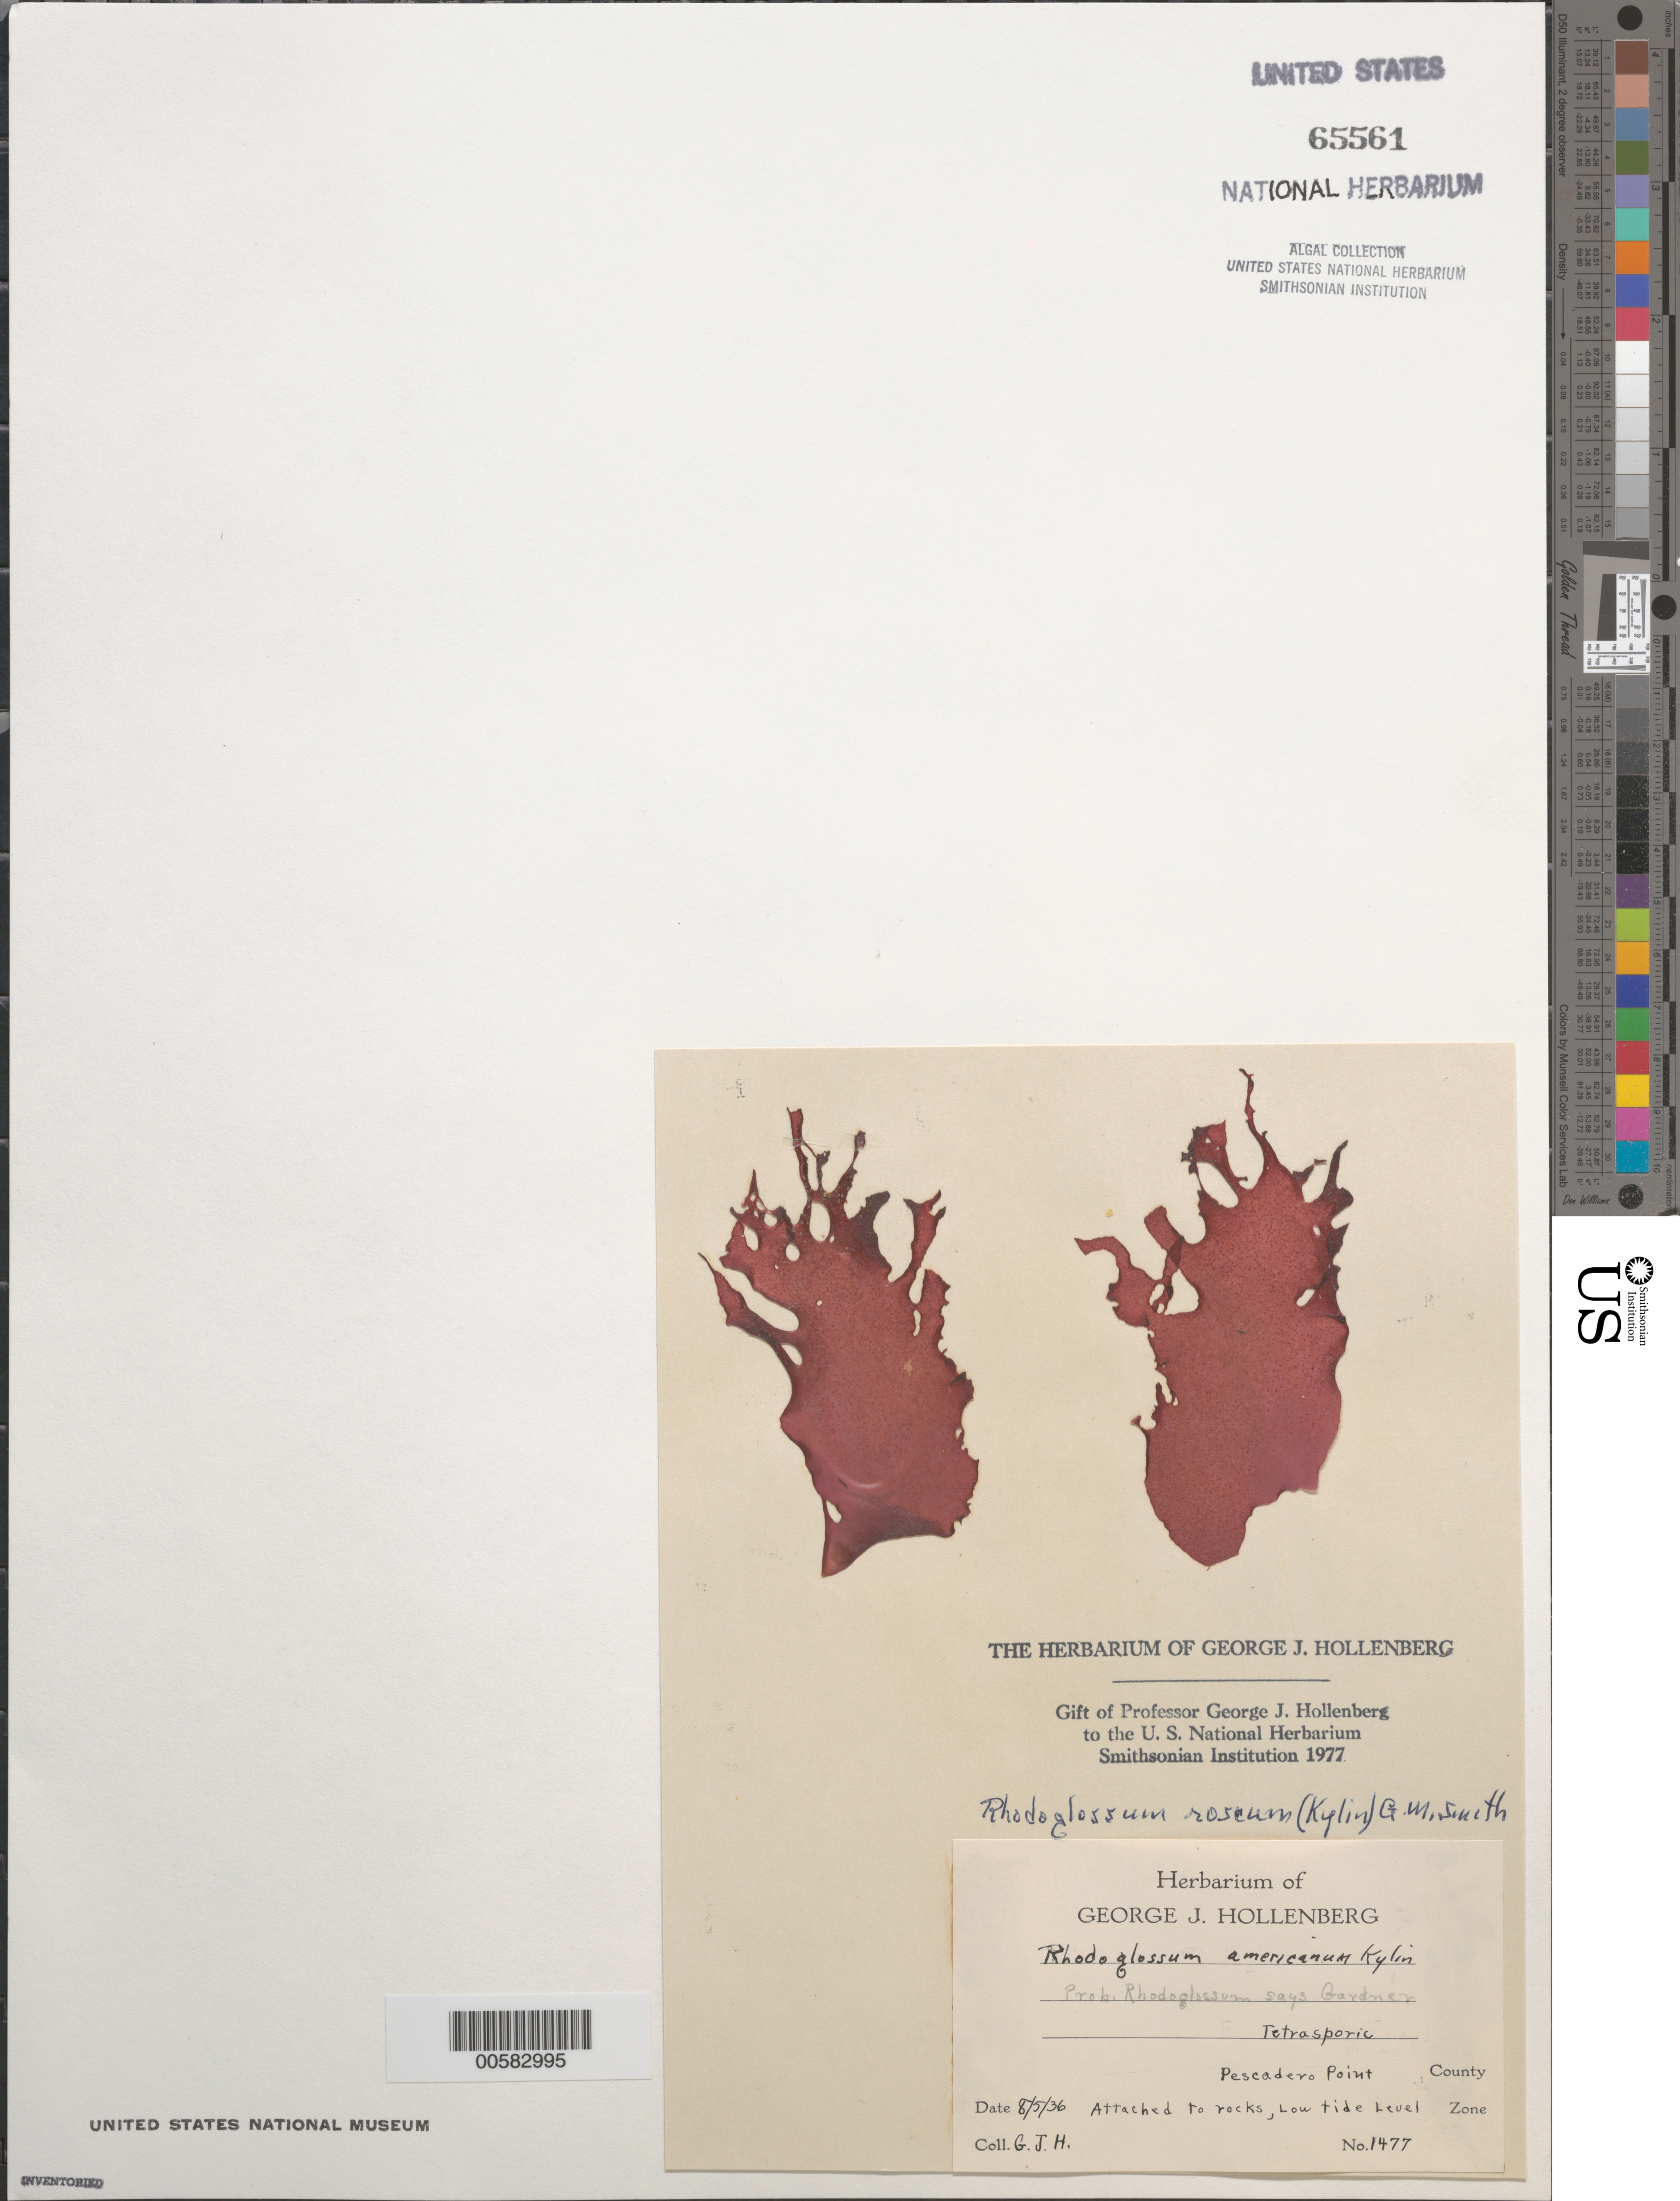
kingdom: Plantae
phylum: Rhodophyta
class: Florideophyceae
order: Gigartinales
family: Gigartinaceae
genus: Mazzaella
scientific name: Mazzaella rosea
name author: (Kylin) Fredericq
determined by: Algae name updating Project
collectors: G. Hollenberg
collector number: GJH 1477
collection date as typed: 05 Aug 1936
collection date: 1936-08-05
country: United States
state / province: California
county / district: Monterey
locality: Pescadero Point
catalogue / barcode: US 65561